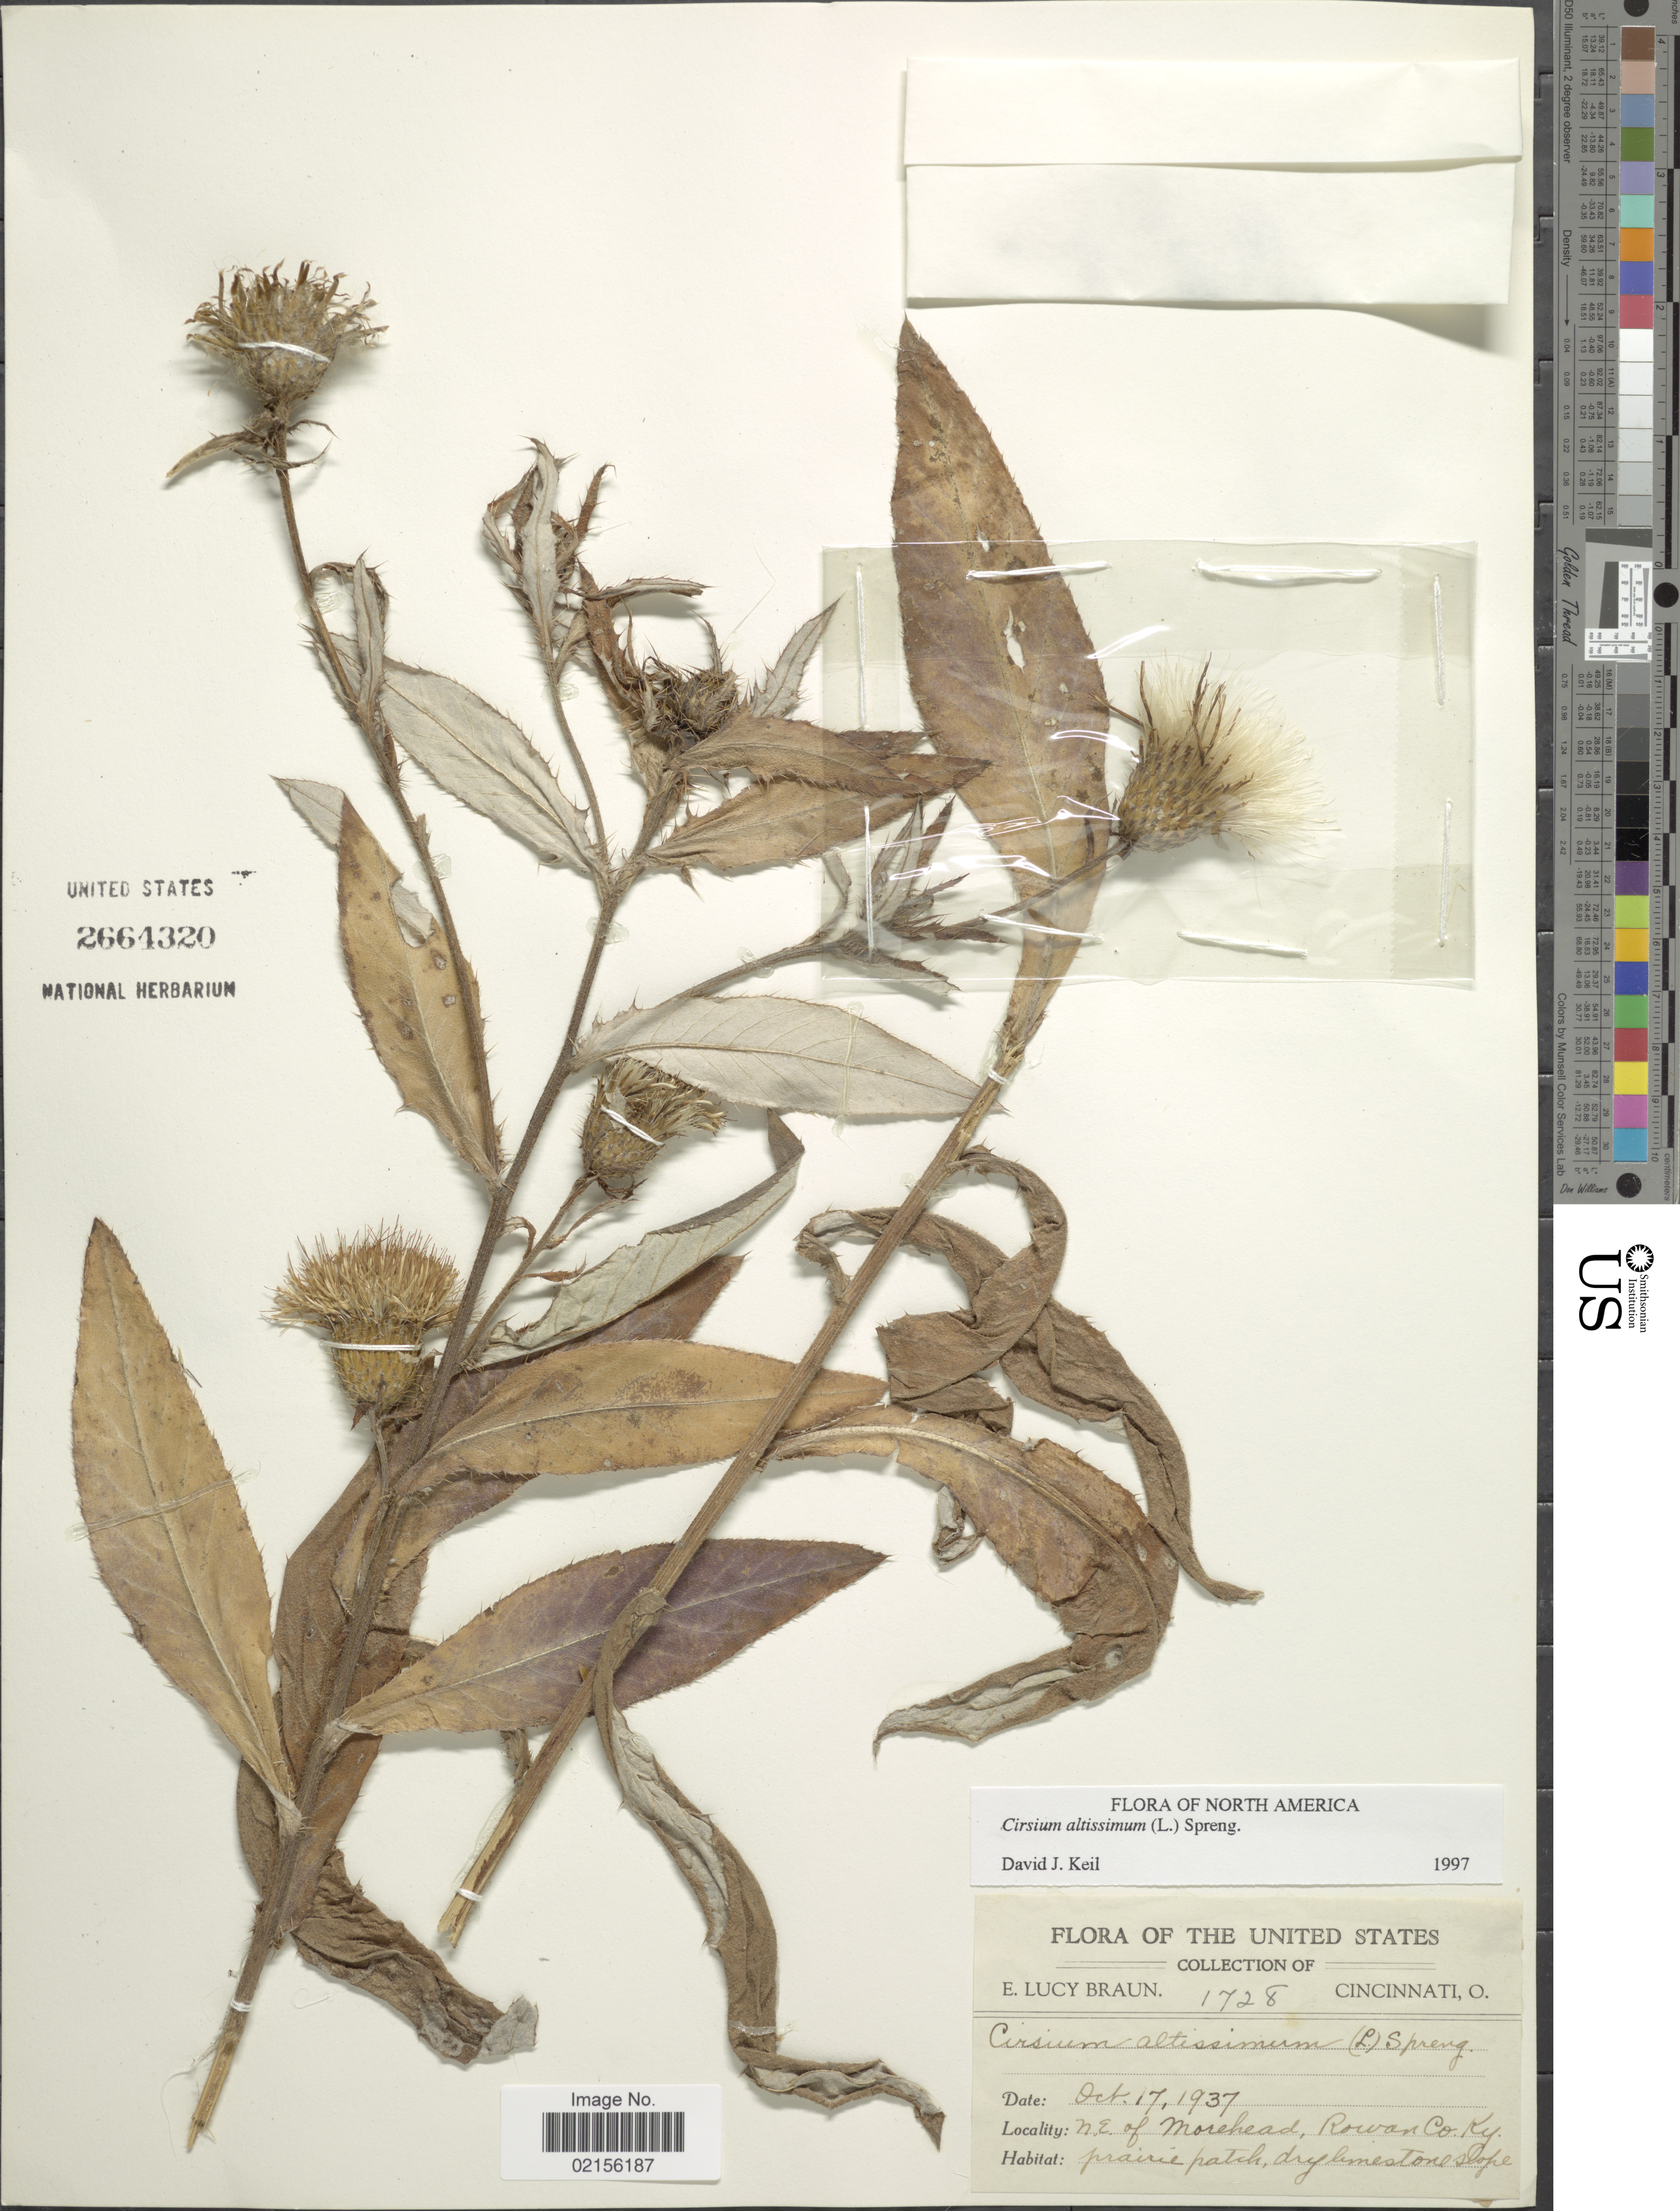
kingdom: Plantae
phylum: Tracheophyta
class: Magnoliopsida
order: Asterales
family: Asteraceae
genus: Cirsium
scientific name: Cirsium altissimum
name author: (L.) Spreng.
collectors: E. L. Braun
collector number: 1728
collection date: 1937-10-17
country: United States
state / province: Kentucky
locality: N.E. of Moreheads, Rowan Co, prairie patch, dry limestone slope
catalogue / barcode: US 2664320